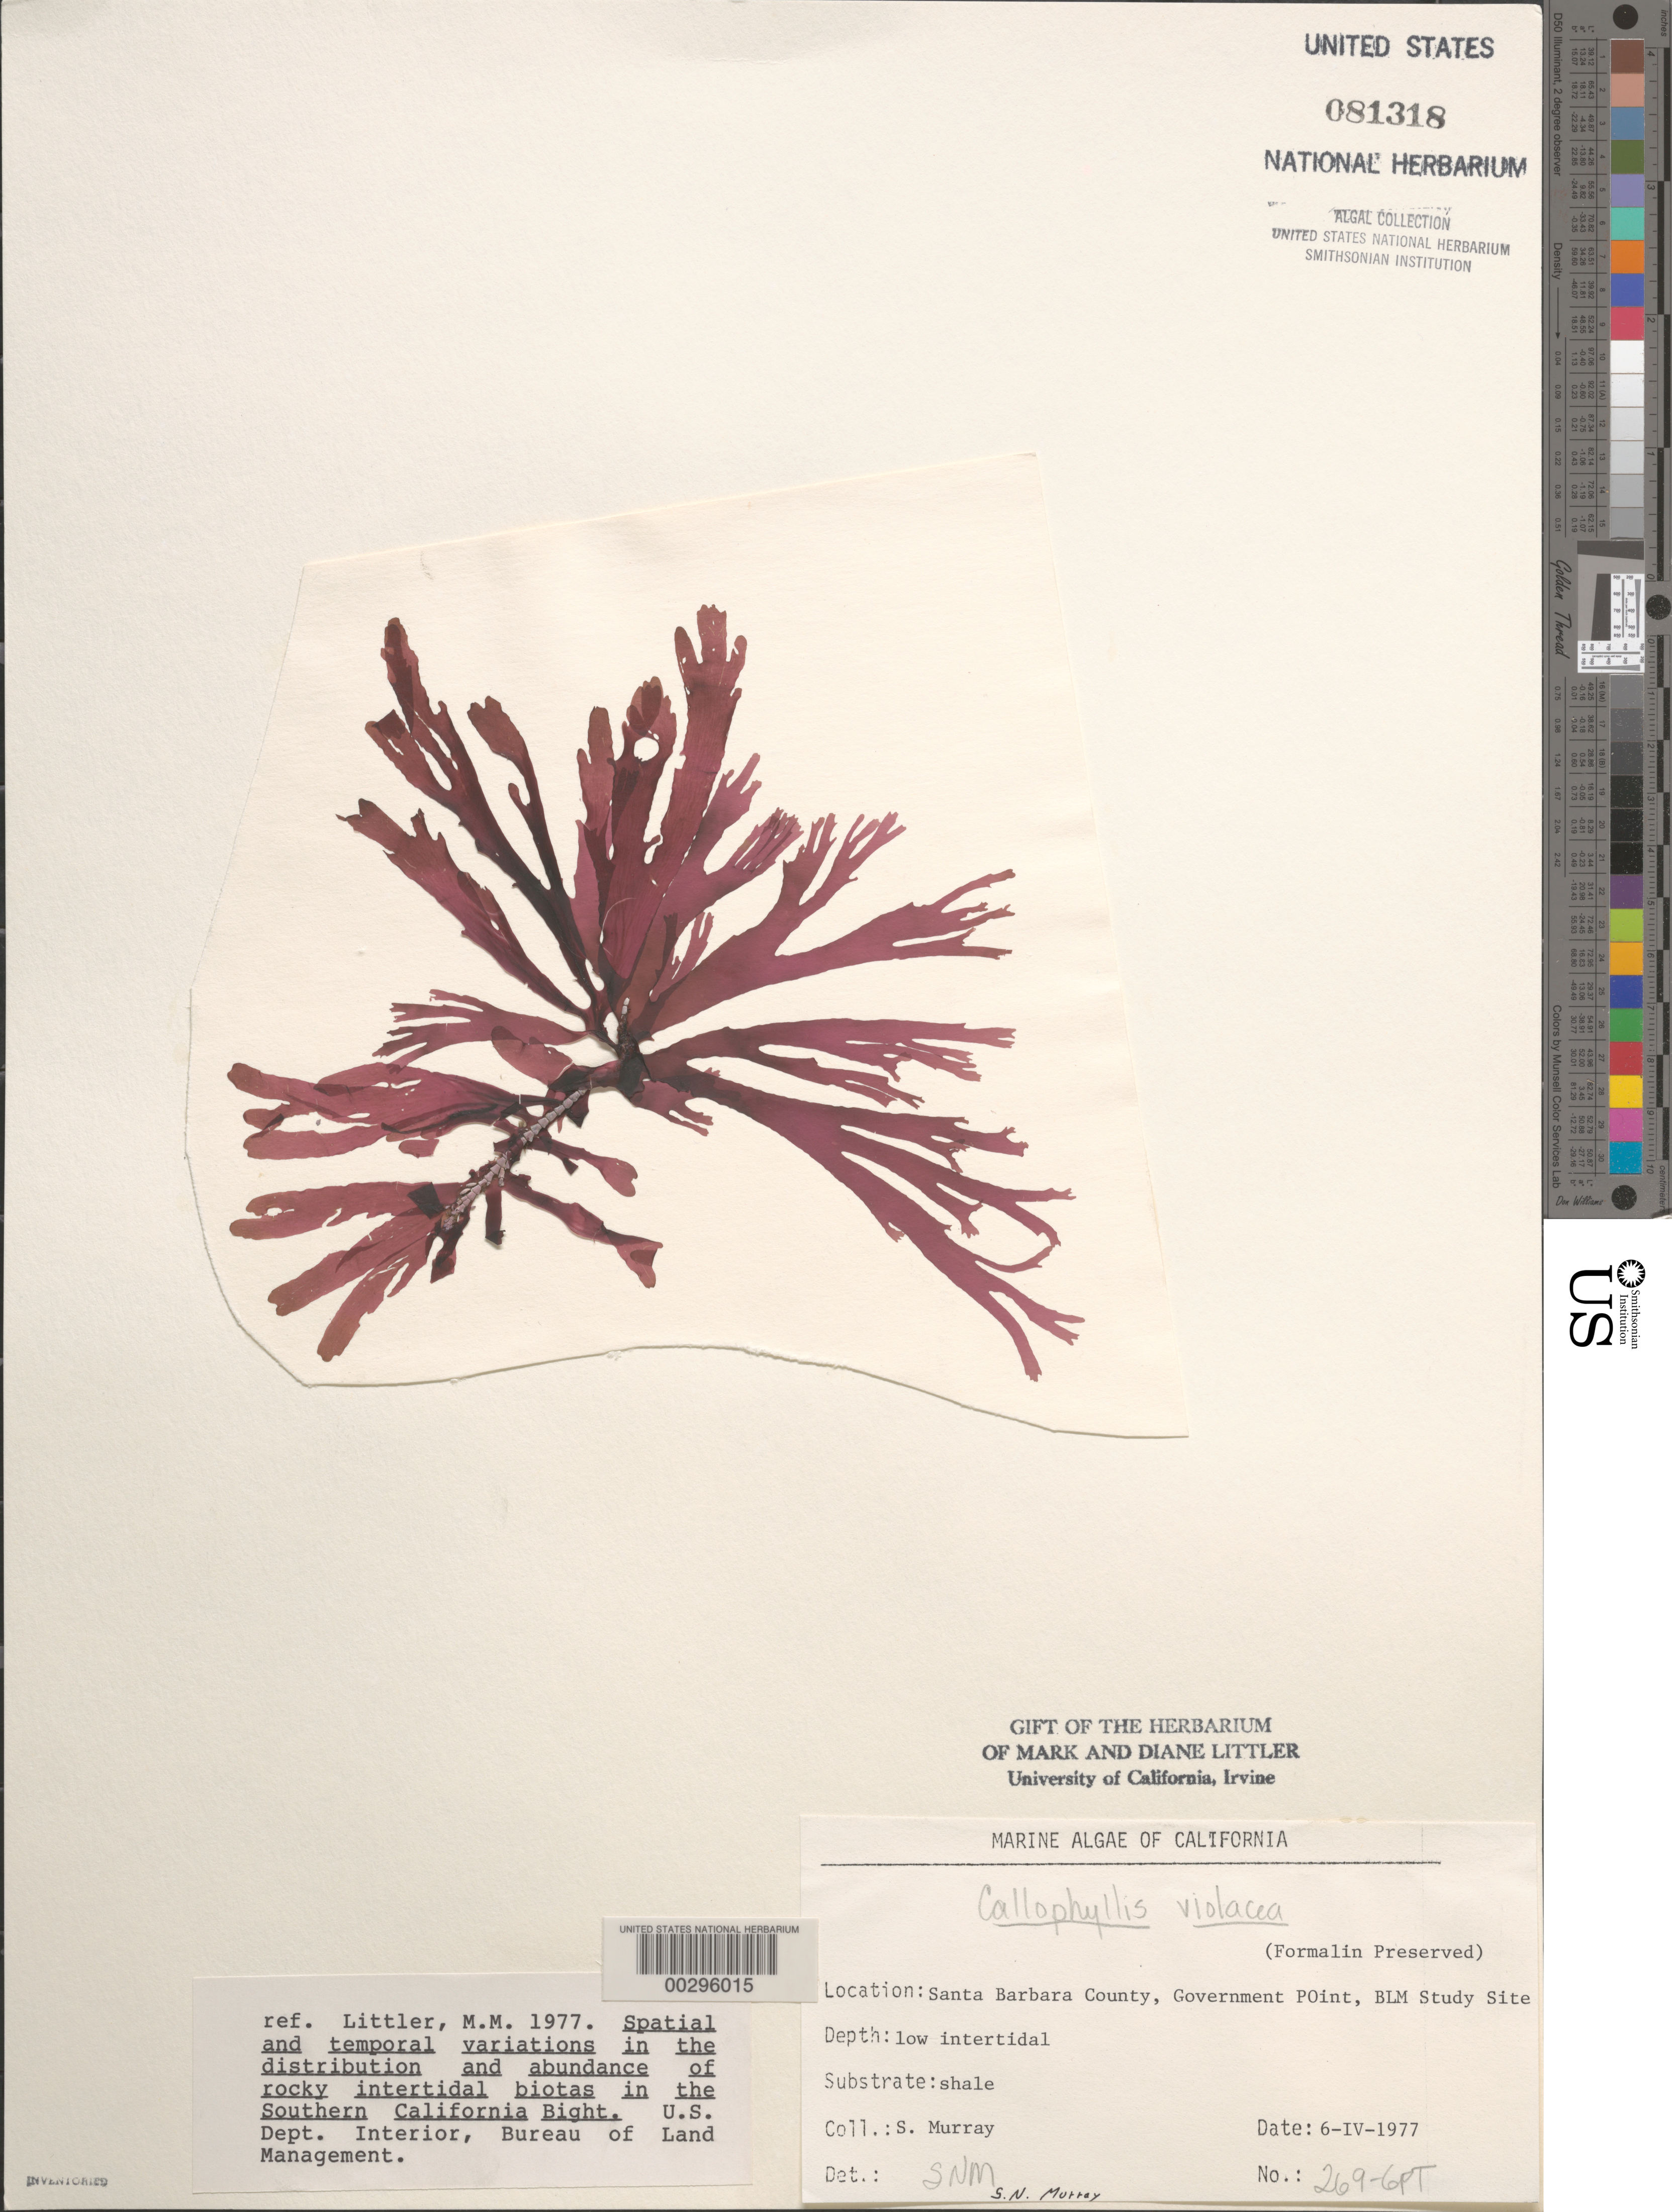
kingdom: Plantae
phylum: Rhodophyta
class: Florideophyceae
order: Gigartinales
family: Kallymeniaceae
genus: Callophyllis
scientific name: Callophyllis violacea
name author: J. Agardh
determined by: Murray, S. N.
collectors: S. N. Murray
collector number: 269-gpt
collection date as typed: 06 Apr 1977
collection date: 1977-04-06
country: United States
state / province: California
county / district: Santa Barbara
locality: Government Point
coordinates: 34 26'31"N, 120 24'06"W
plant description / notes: BLM-SOCALBIGHT Rocky Intertidal Survey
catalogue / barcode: US 81318